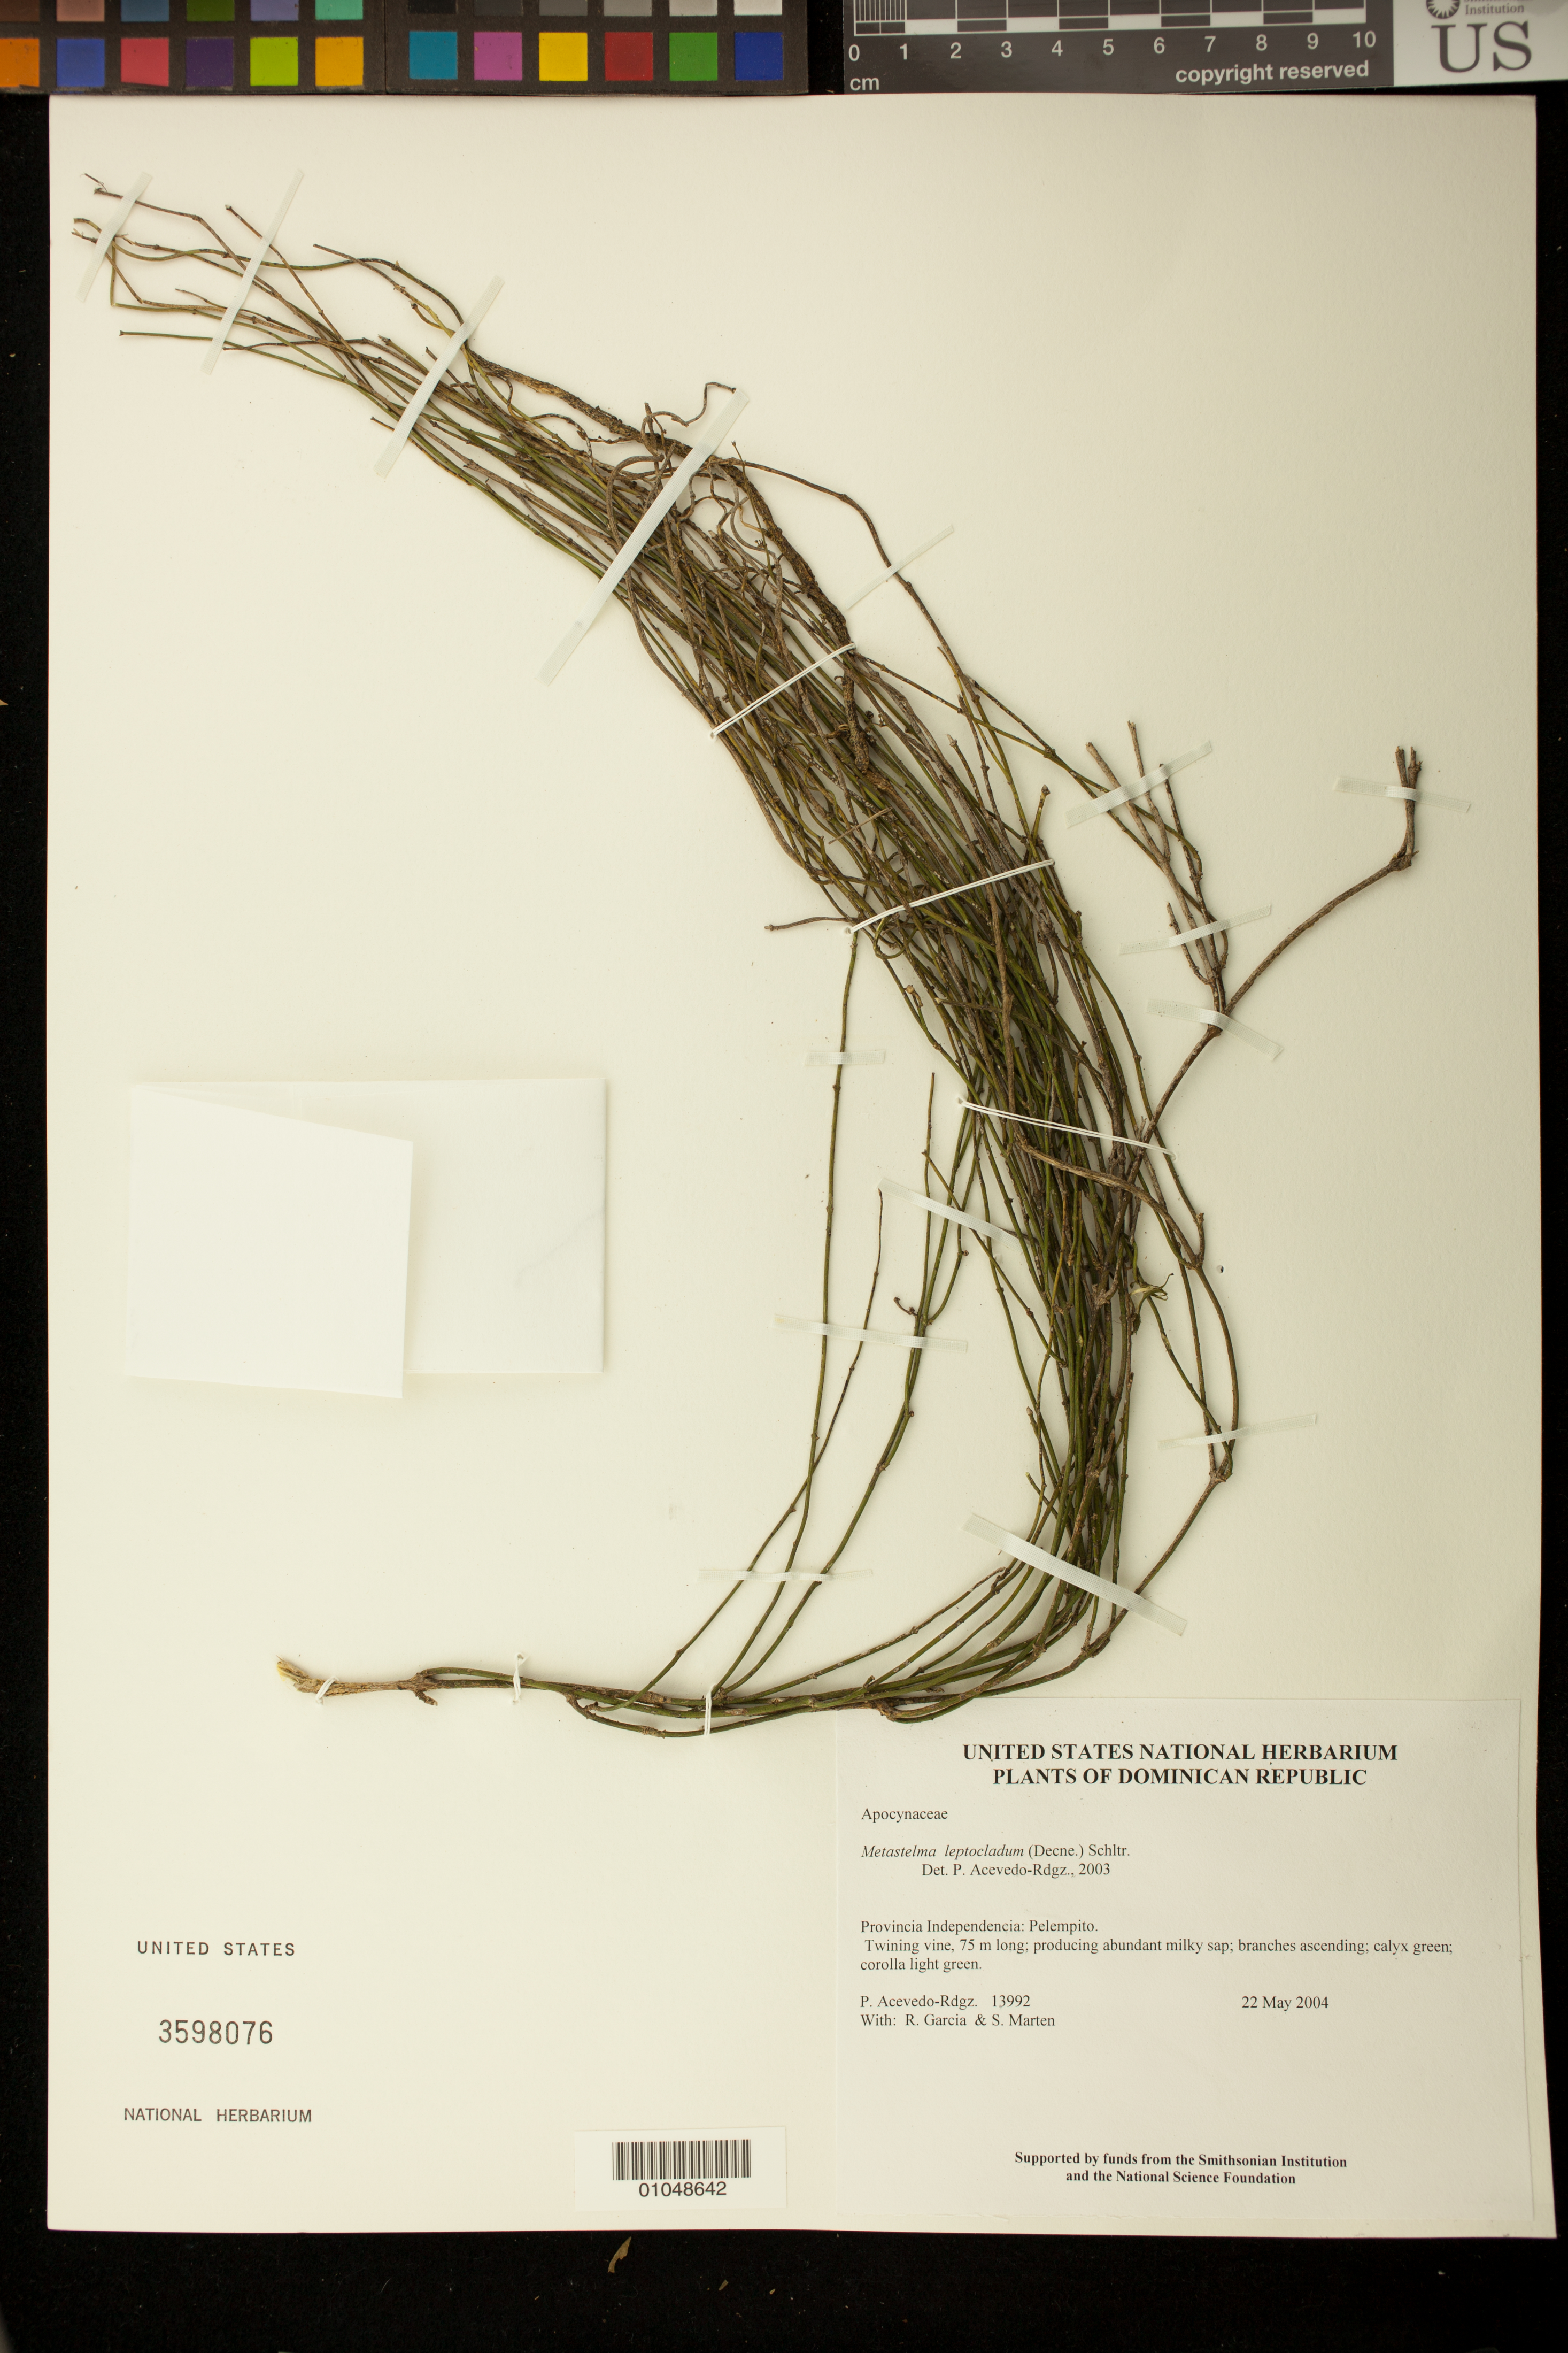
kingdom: Plantae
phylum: Tracheophyta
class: Magnoliopsida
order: Gentianales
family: Apocynaceae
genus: Metastelma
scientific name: Metastelma leptocladum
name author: (Decne.) Schltr.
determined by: Acevedo-Rodríguez, P., (BOT), Smithsonian Institution - National Museum of Natural History (UNITED STATES)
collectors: P. Acevedo-Rodr., R. G. García & S. Marten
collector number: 13992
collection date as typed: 22 May 2004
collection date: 2004-05-22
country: Dominican Republic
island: Hispaniola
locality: Provincia Independencia: Pelempito.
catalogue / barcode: US 3598076